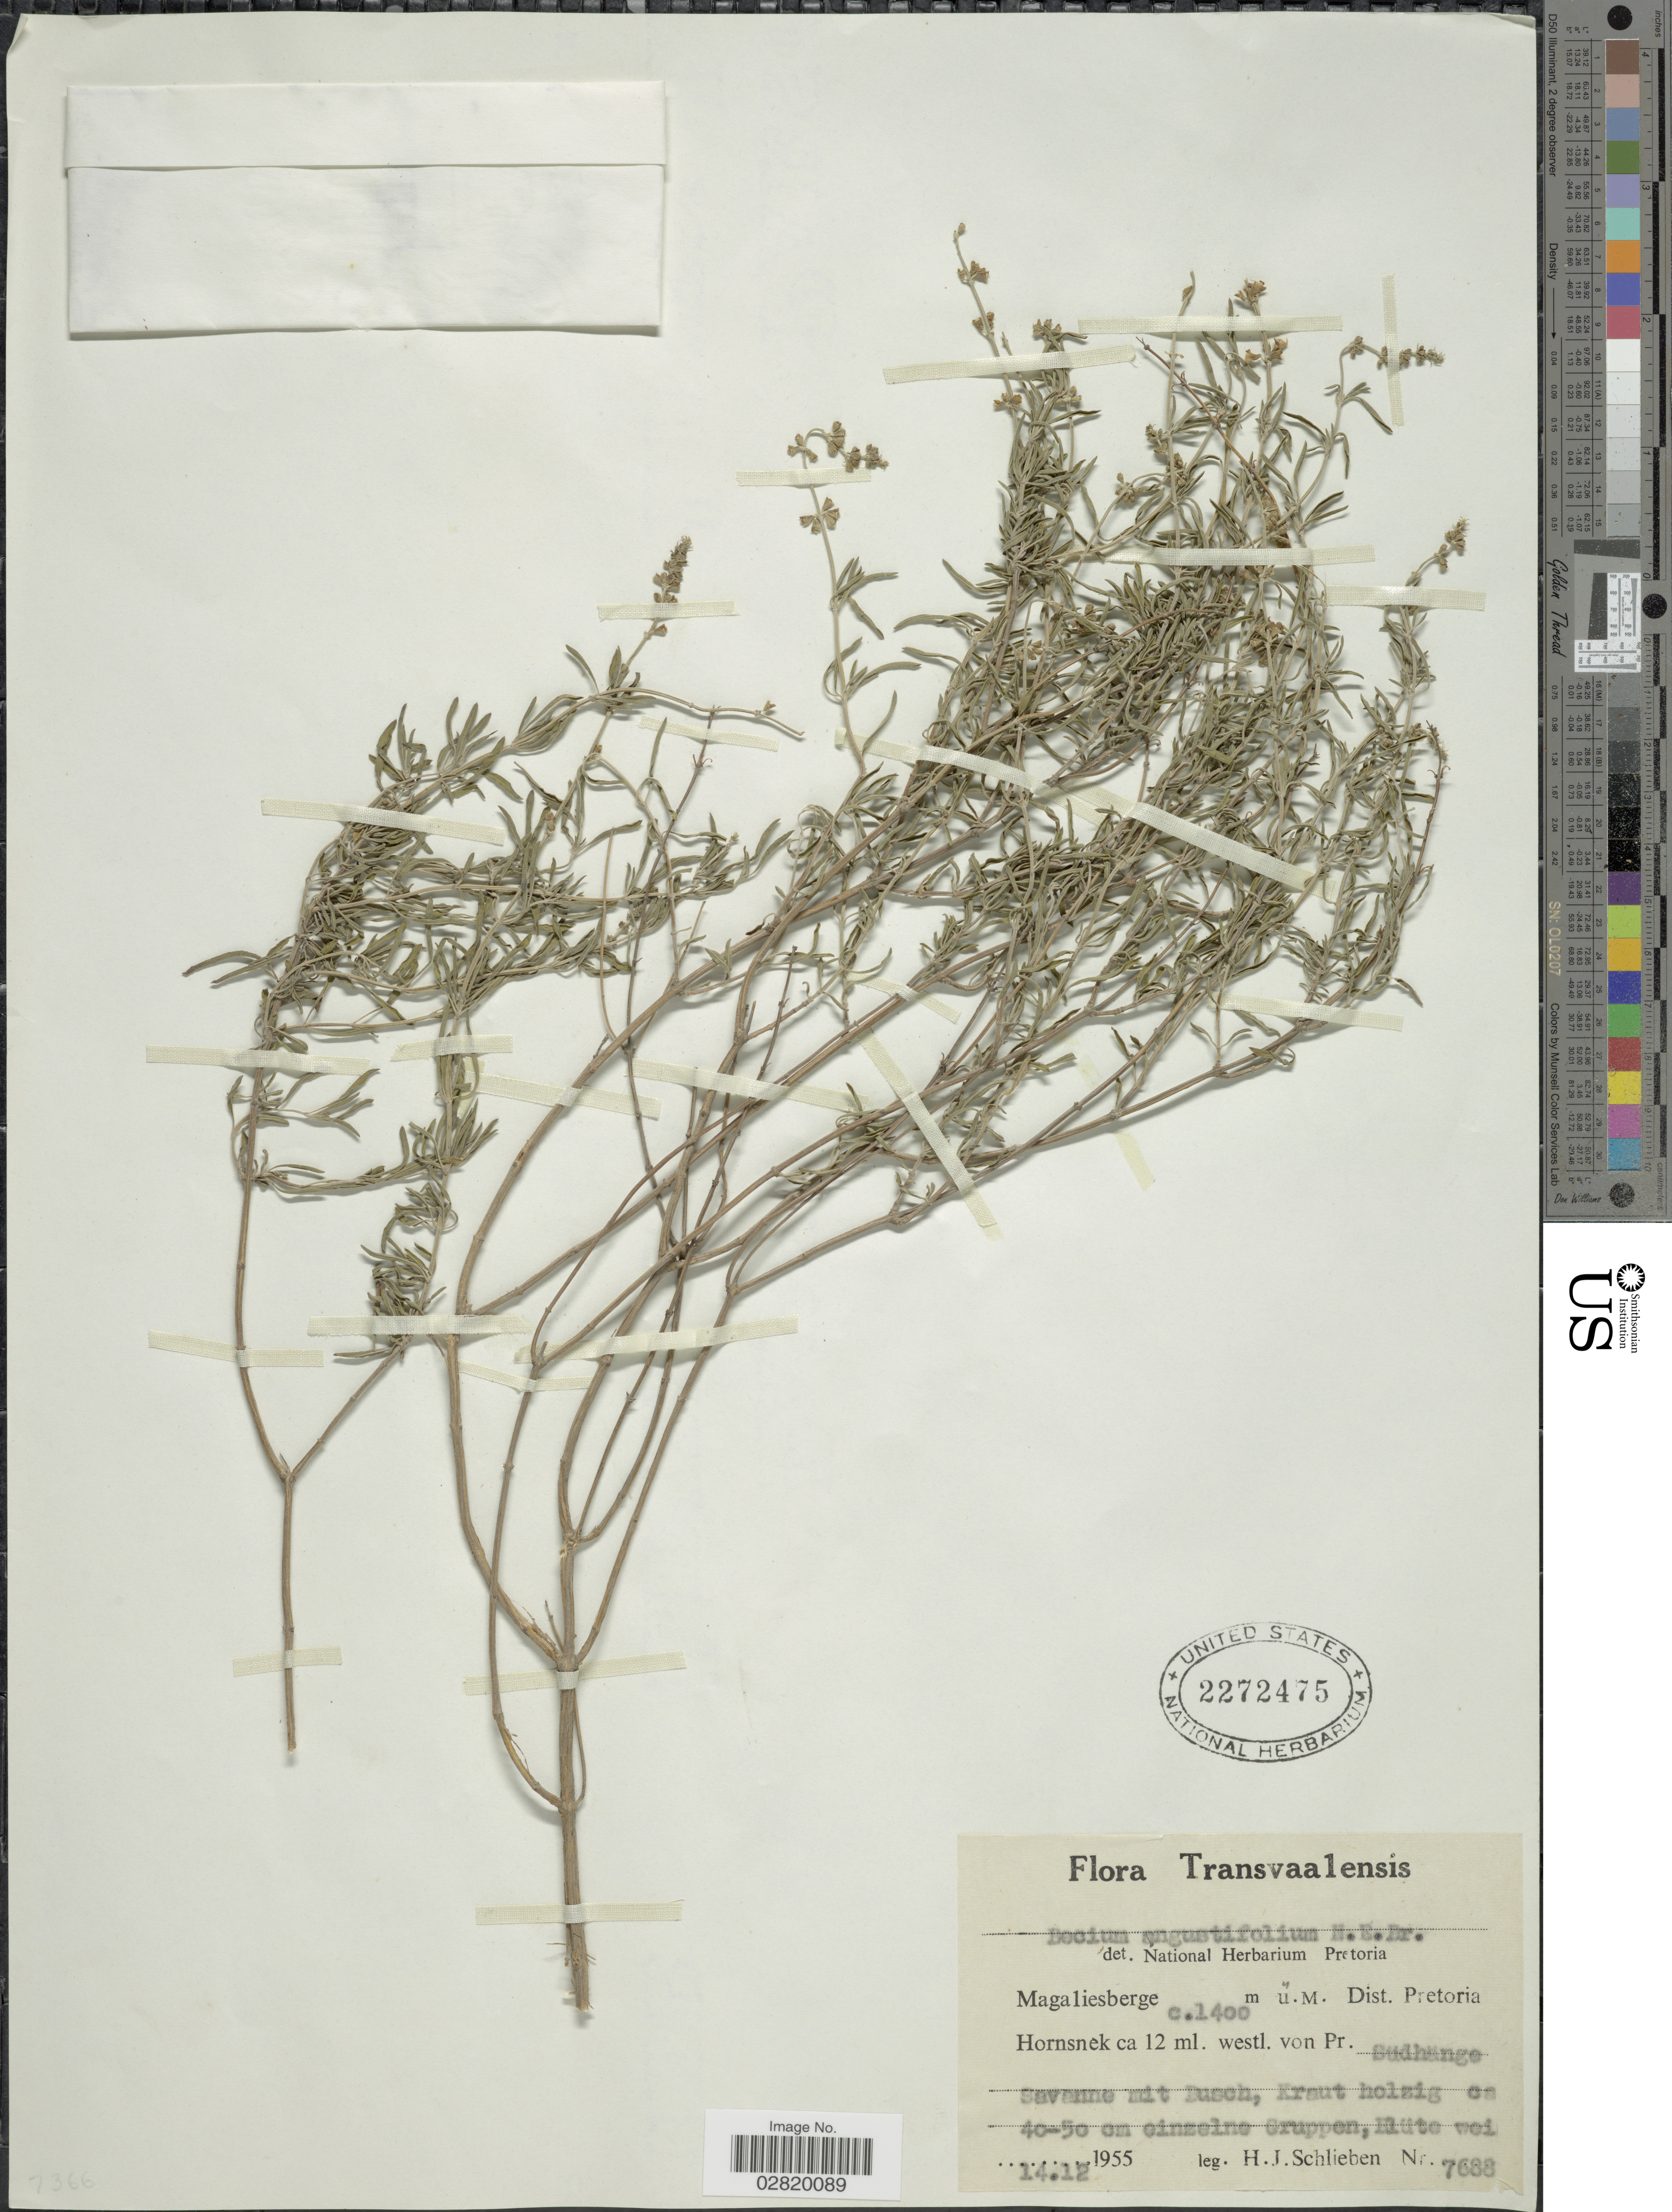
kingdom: Plantae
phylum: Tracheophyta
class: Magnoliopsida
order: Lamiales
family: Lamiaceae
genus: Becium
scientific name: Becium angustifolium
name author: (Benth.) N.E. Br.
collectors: H. J. Schlieben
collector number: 7688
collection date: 1955-12-14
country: South Africa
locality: Transvaalensis, Magaliesberge, Dist. Pretoria, Hornsnek ca 12 ml. westl. von Pr. Südhänge.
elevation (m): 1400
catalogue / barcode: US 2272475